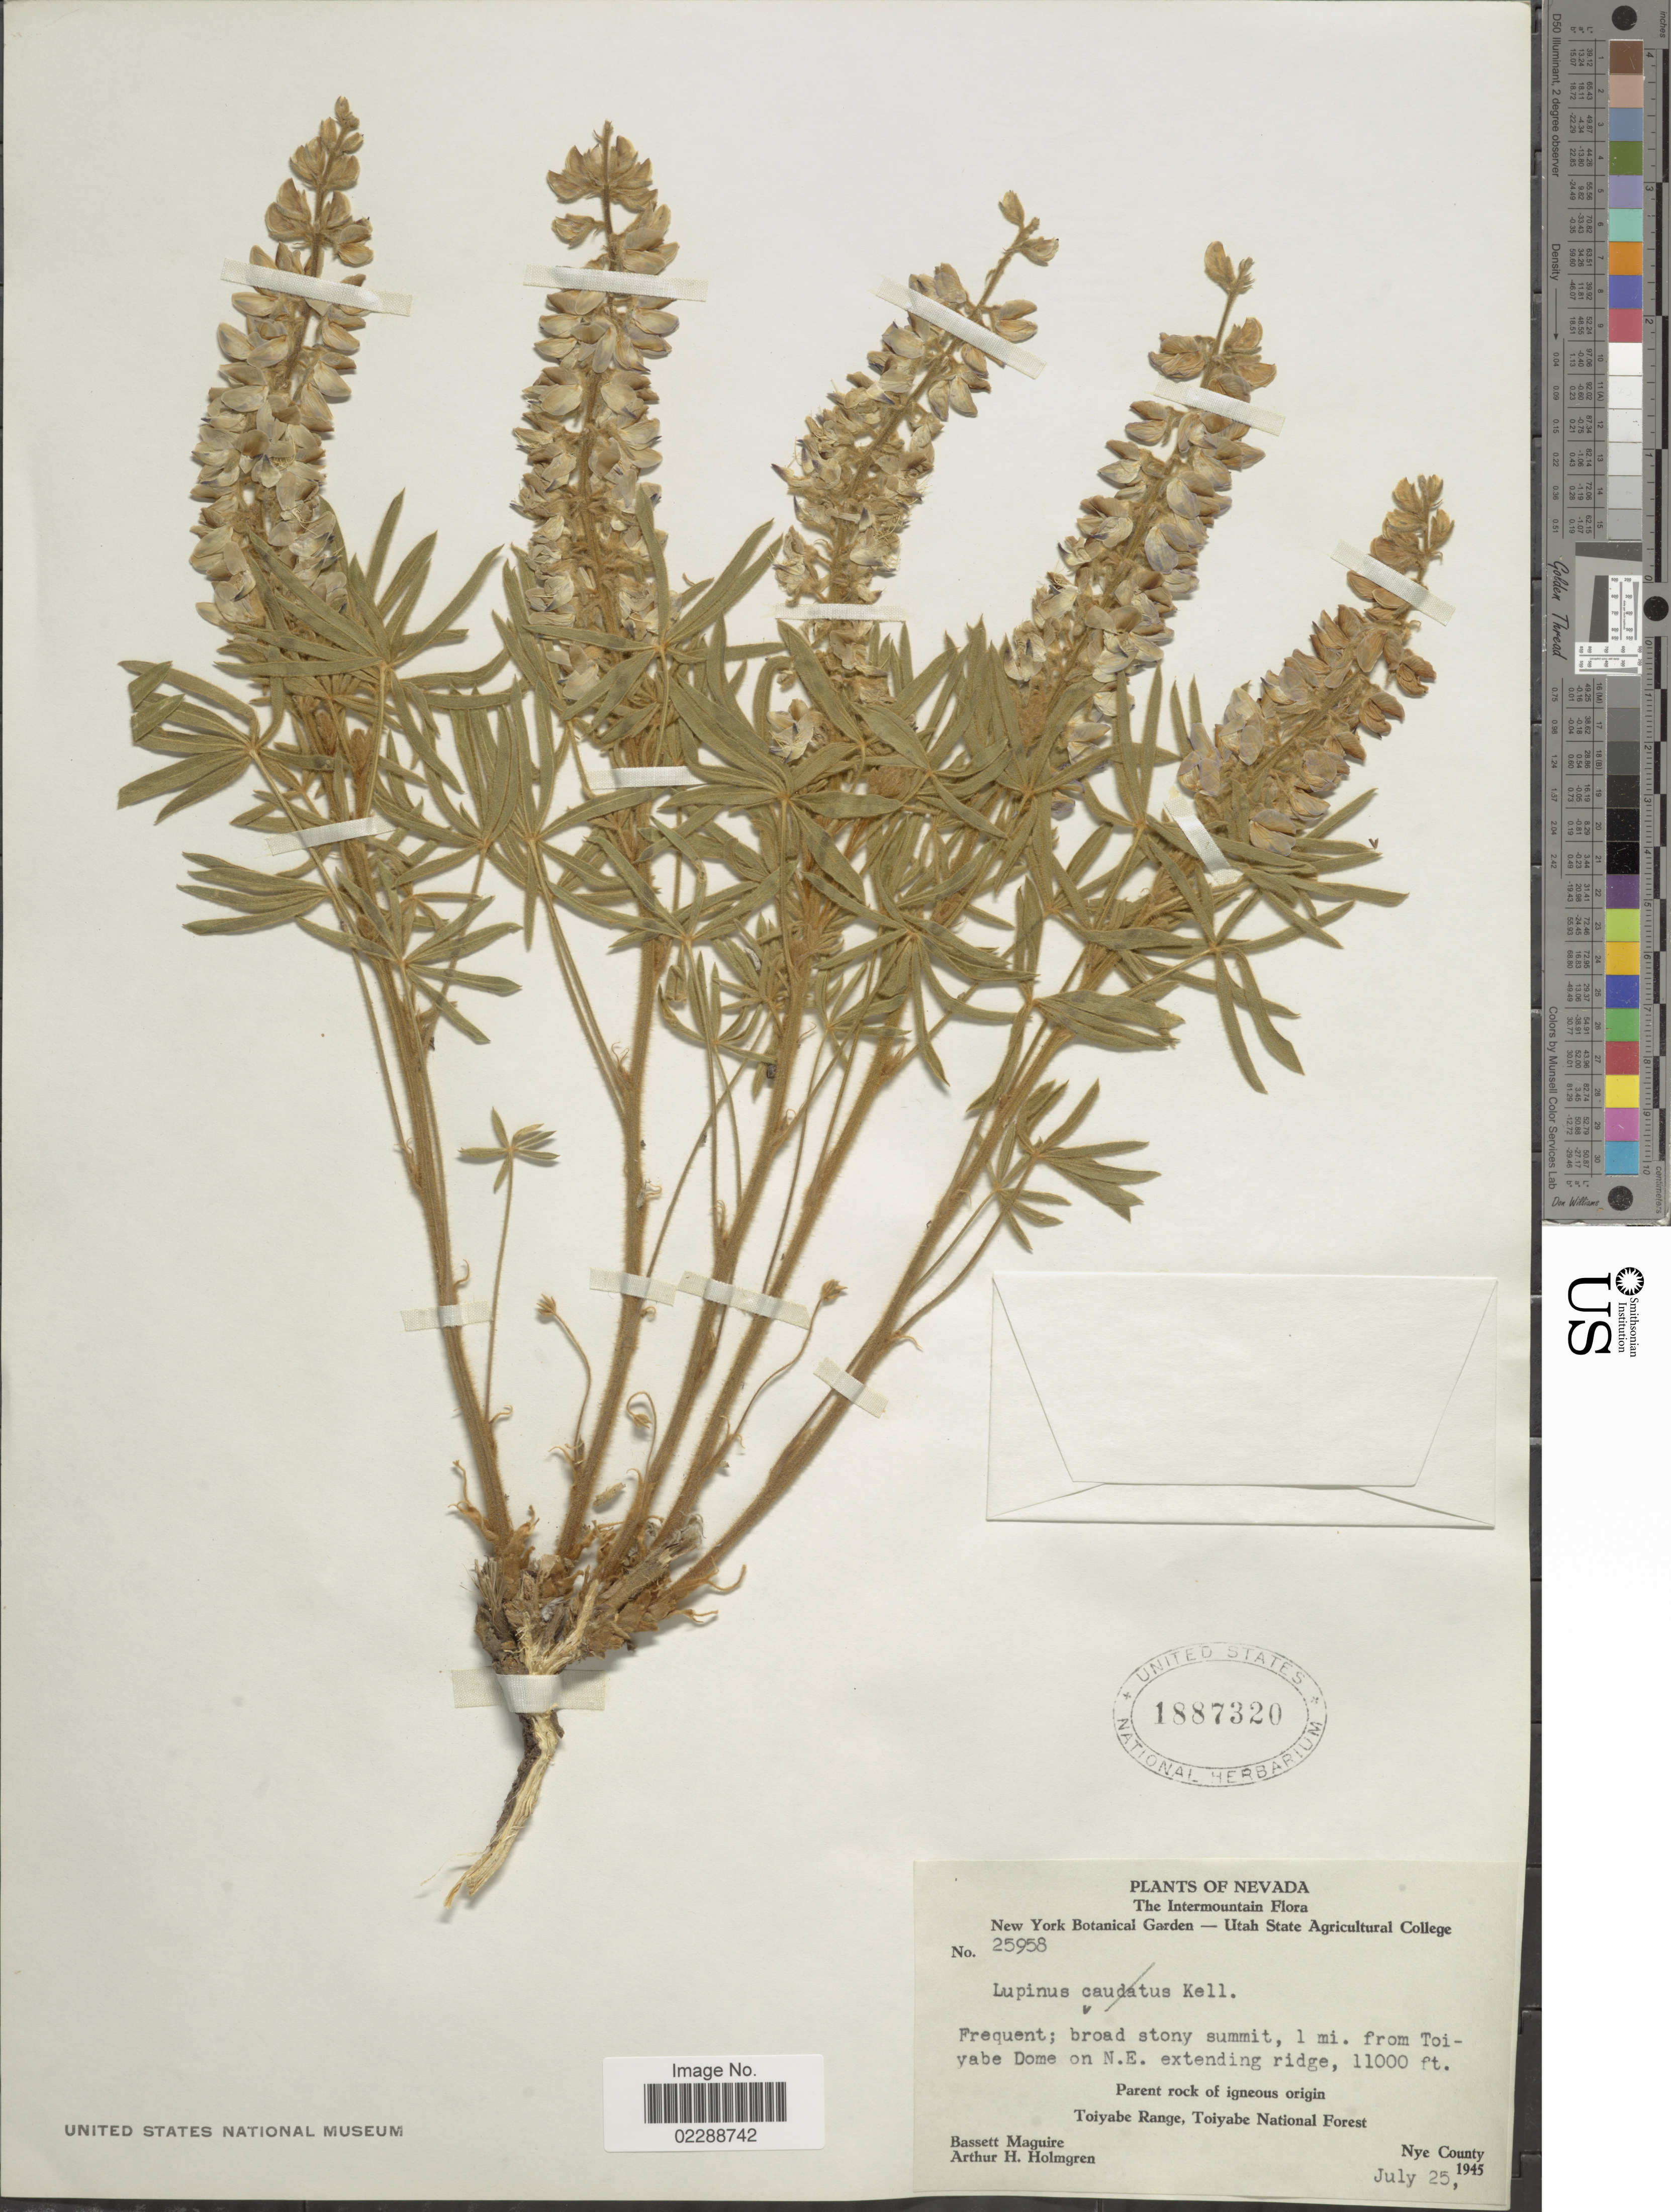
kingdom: Plantae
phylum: Tracheophyta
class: Magnoliopsida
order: Fabales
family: Fabaceae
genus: Lupinus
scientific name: Lupinus sp.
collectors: B. Maguire & A. H. Holmgren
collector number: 25958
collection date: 1945-07-25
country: United States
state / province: Nevada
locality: The Intermountain, Parent Rock of igneous origin, Toiyabe Range, Toiyabe National Forest, Nye County, 1 mi. from Toiyabe Dome on N. E. extending ridge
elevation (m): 3353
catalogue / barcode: US 1887320